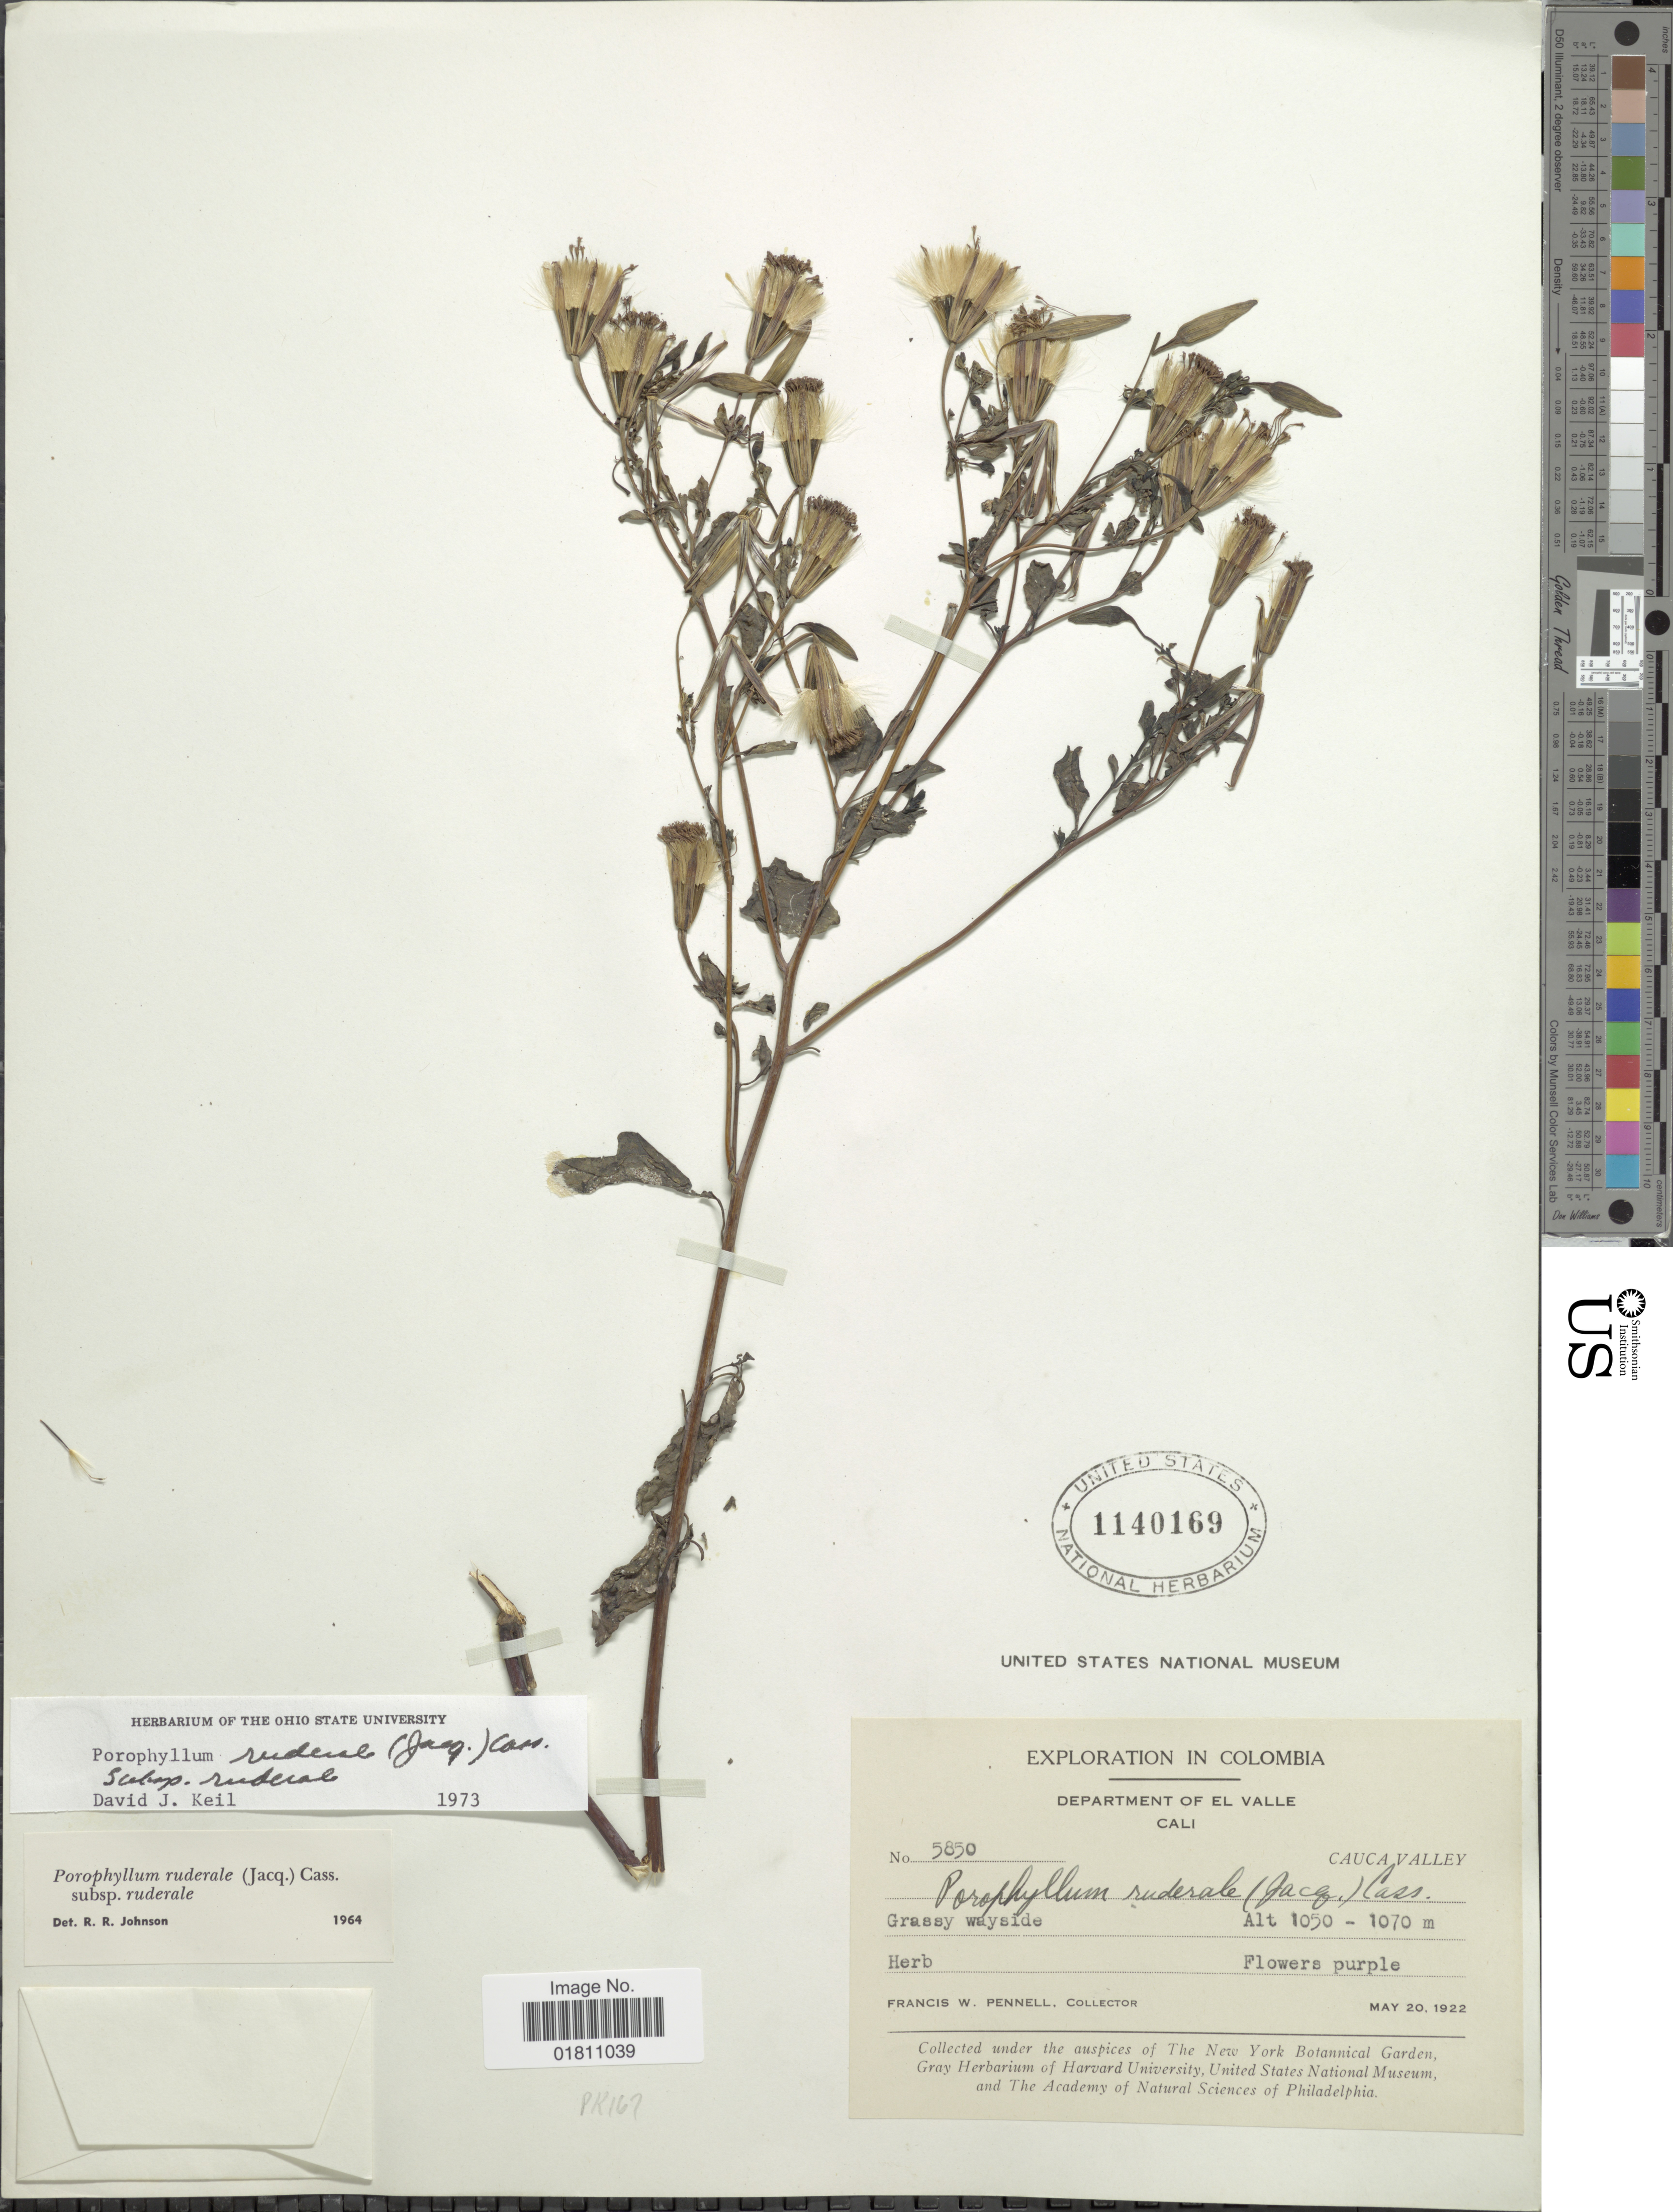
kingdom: Plantae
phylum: Tracheophyta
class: Magnoliopsida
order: Asterales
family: Asteraceae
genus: Porophyllum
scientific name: Porophyllum ruderale subsp. ruderale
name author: (Jacq.) Cass.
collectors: F. W. Pennell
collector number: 5850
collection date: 1922-05-20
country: Colombia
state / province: Cauca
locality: Department of El Valle, Cali, Cauca Valley, Grassy wayside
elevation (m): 1050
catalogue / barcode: US 1140169